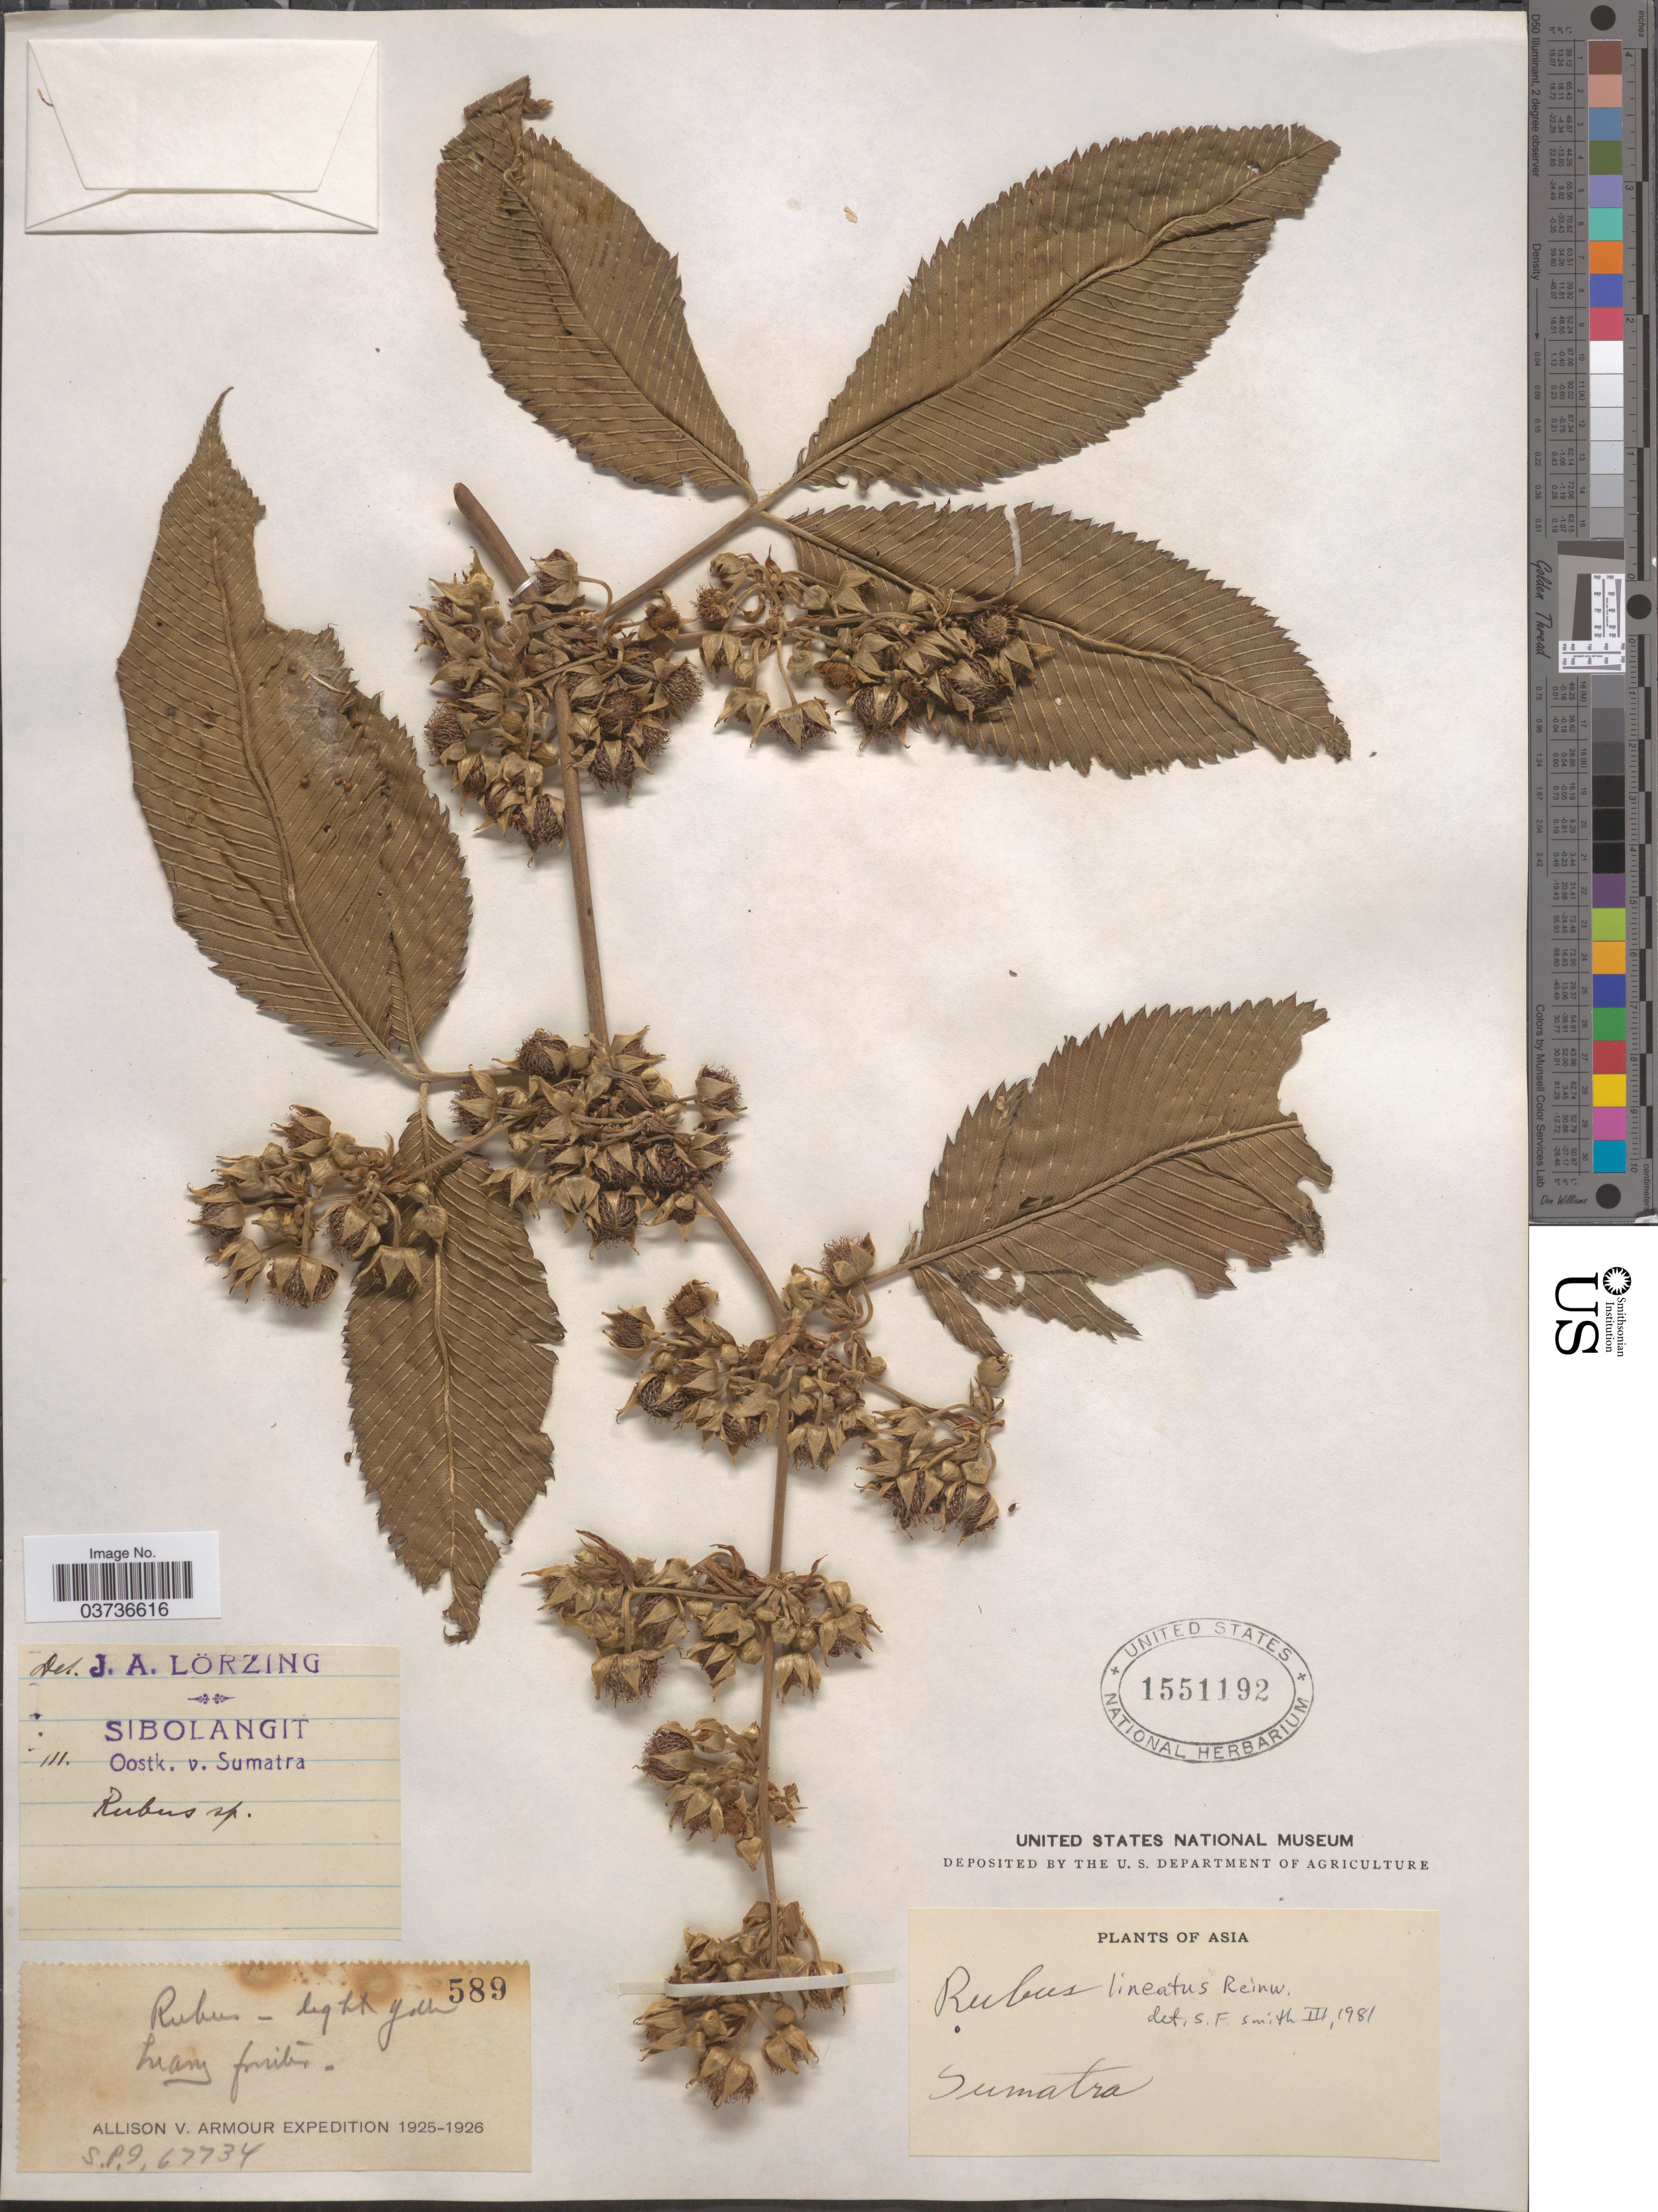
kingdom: Plantae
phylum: Tracheophyta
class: Magnoliopsida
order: Rosales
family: Rosaceae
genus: Rubus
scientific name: Rubus lineatus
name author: Reinw.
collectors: Allison V. Armour Expedition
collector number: SP967734?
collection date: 1925-03/1926-03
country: Indonesia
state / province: Sumatra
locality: Sibolangit. Oostk. v. Sumatra.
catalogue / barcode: US 1551192